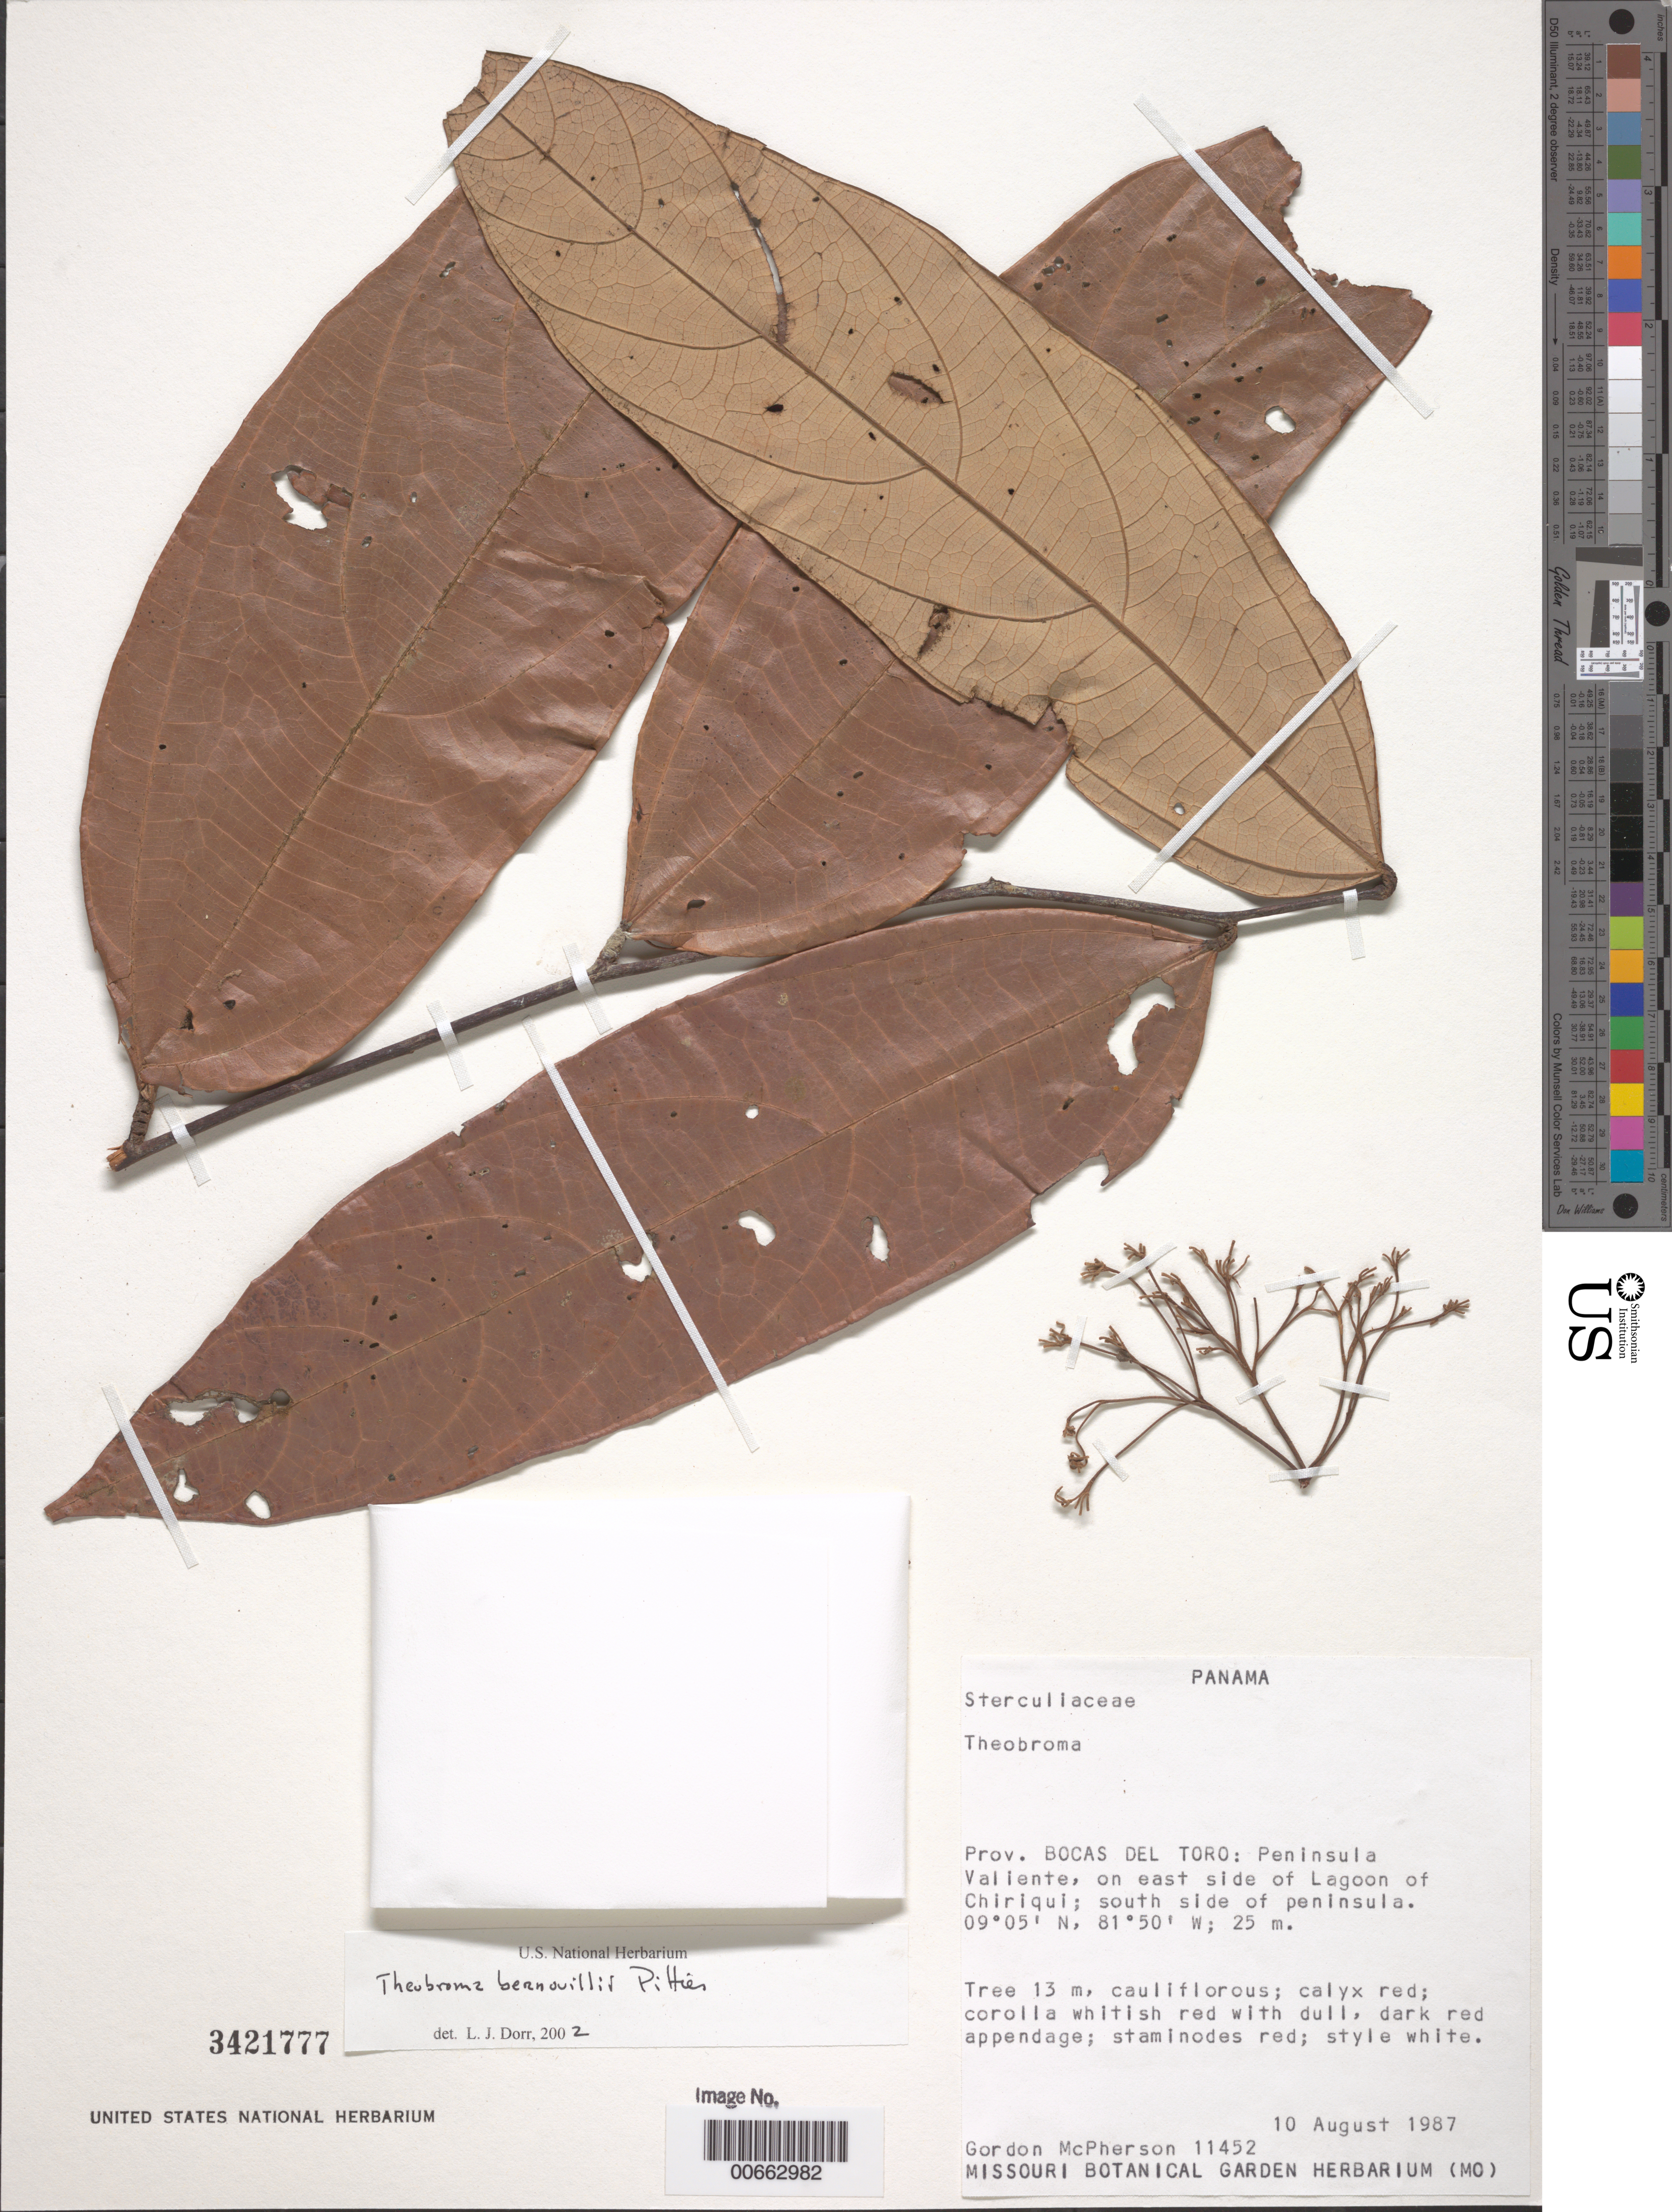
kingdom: Plantae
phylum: Tracheophyta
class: Magnoliopsida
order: Malvales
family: Malvaceae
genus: Theobroma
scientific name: Theobroma glaucum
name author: H. Karst.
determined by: Dorr, L. J., (BOT), Smithsonian Institution - National Museum of Natural History (UNITED STATES)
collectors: G. D. McPherson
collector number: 11452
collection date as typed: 10 Aug 1987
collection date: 1987-08-10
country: Panama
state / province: Bocas del Toro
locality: Peninsula Valiente, on E side of Lagoon of Chiriqui, S side of Peninsula.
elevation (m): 25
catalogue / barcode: US 3421777